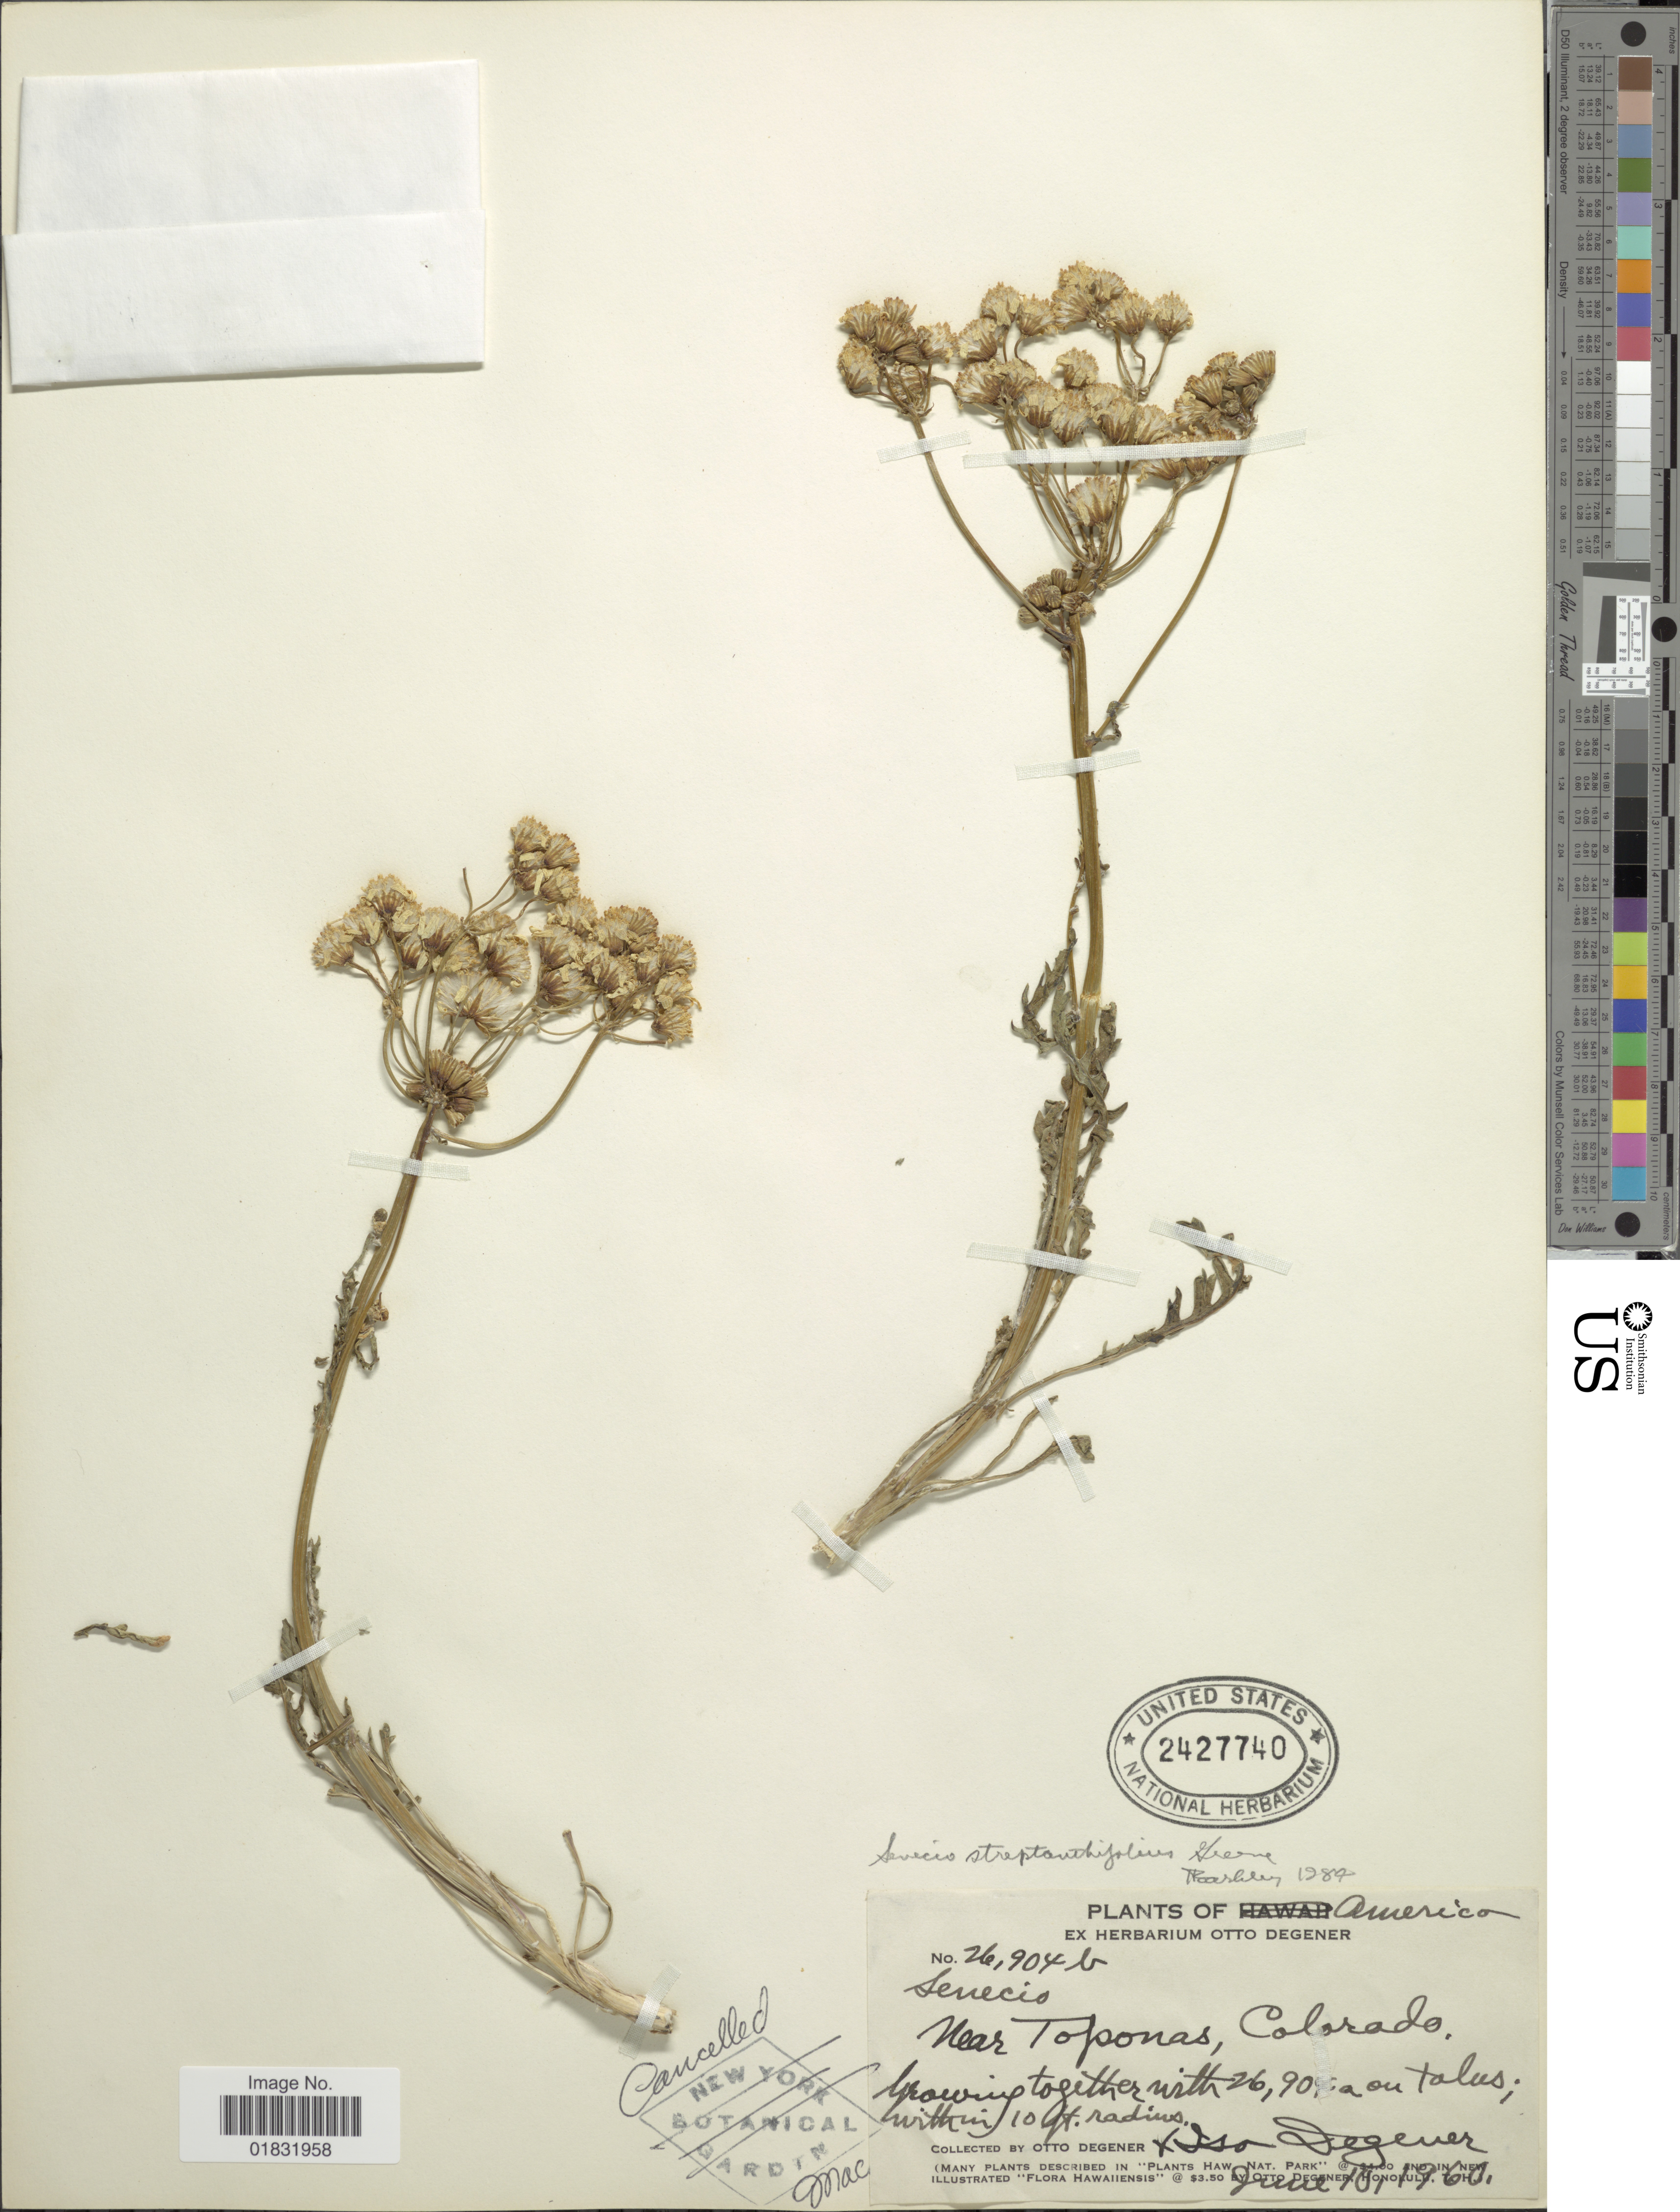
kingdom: Plantae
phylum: Tracheophyta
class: Magnoliopsida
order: Asterales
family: Asteraceae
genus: Packera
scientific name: Packera streptanthifolia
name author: (Greene) W.A. Weber & Á. Löve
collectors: O. Degener & I. Degener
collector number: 26904b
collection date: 1960-06-10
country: United States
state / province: Colorado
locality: Near Toponas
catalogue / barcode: US 2427740